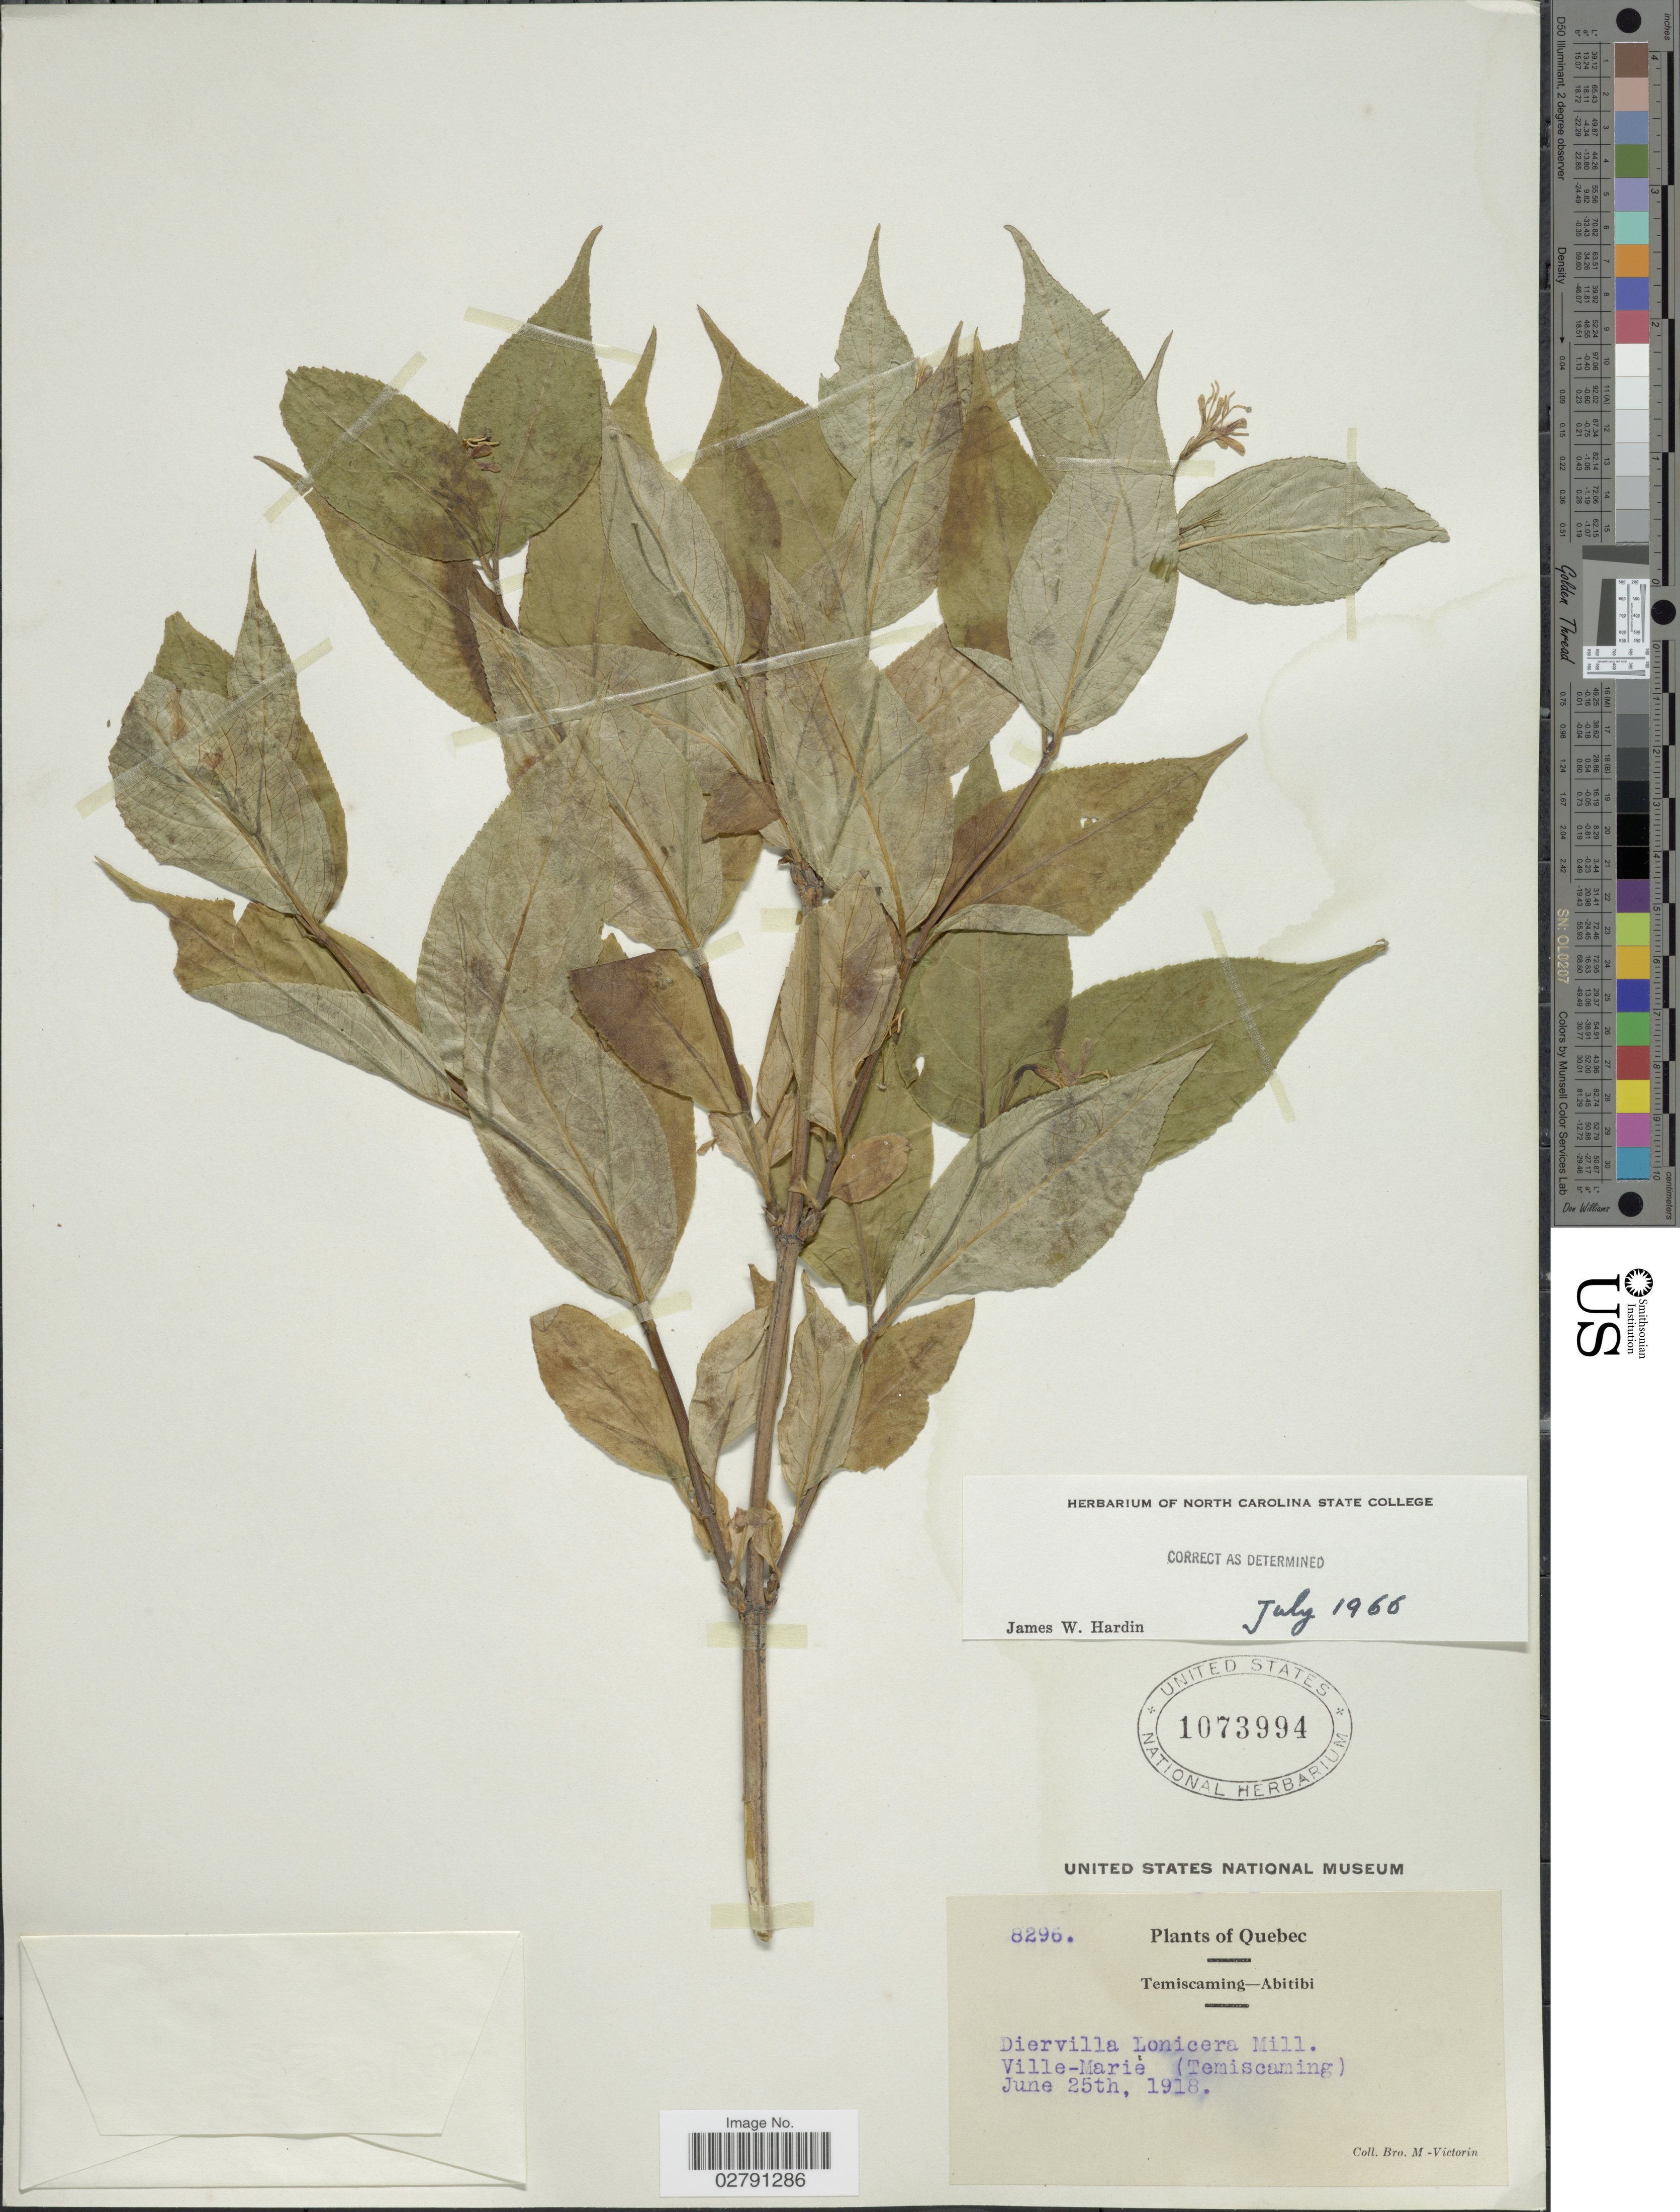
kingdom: Plantae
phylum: Tracheophyta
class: Magnoliopsida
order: Dipsacales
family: Caprifoliaceae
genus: Diervilla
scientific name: Diervilla lonicera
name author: Mill.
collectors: Fr. Marie-Victorin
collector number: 8296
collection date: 1918-06-25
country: Canada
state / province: Quebec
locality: Temiscaming- Abitibi. Ville-Marie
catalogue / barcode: US 1073994